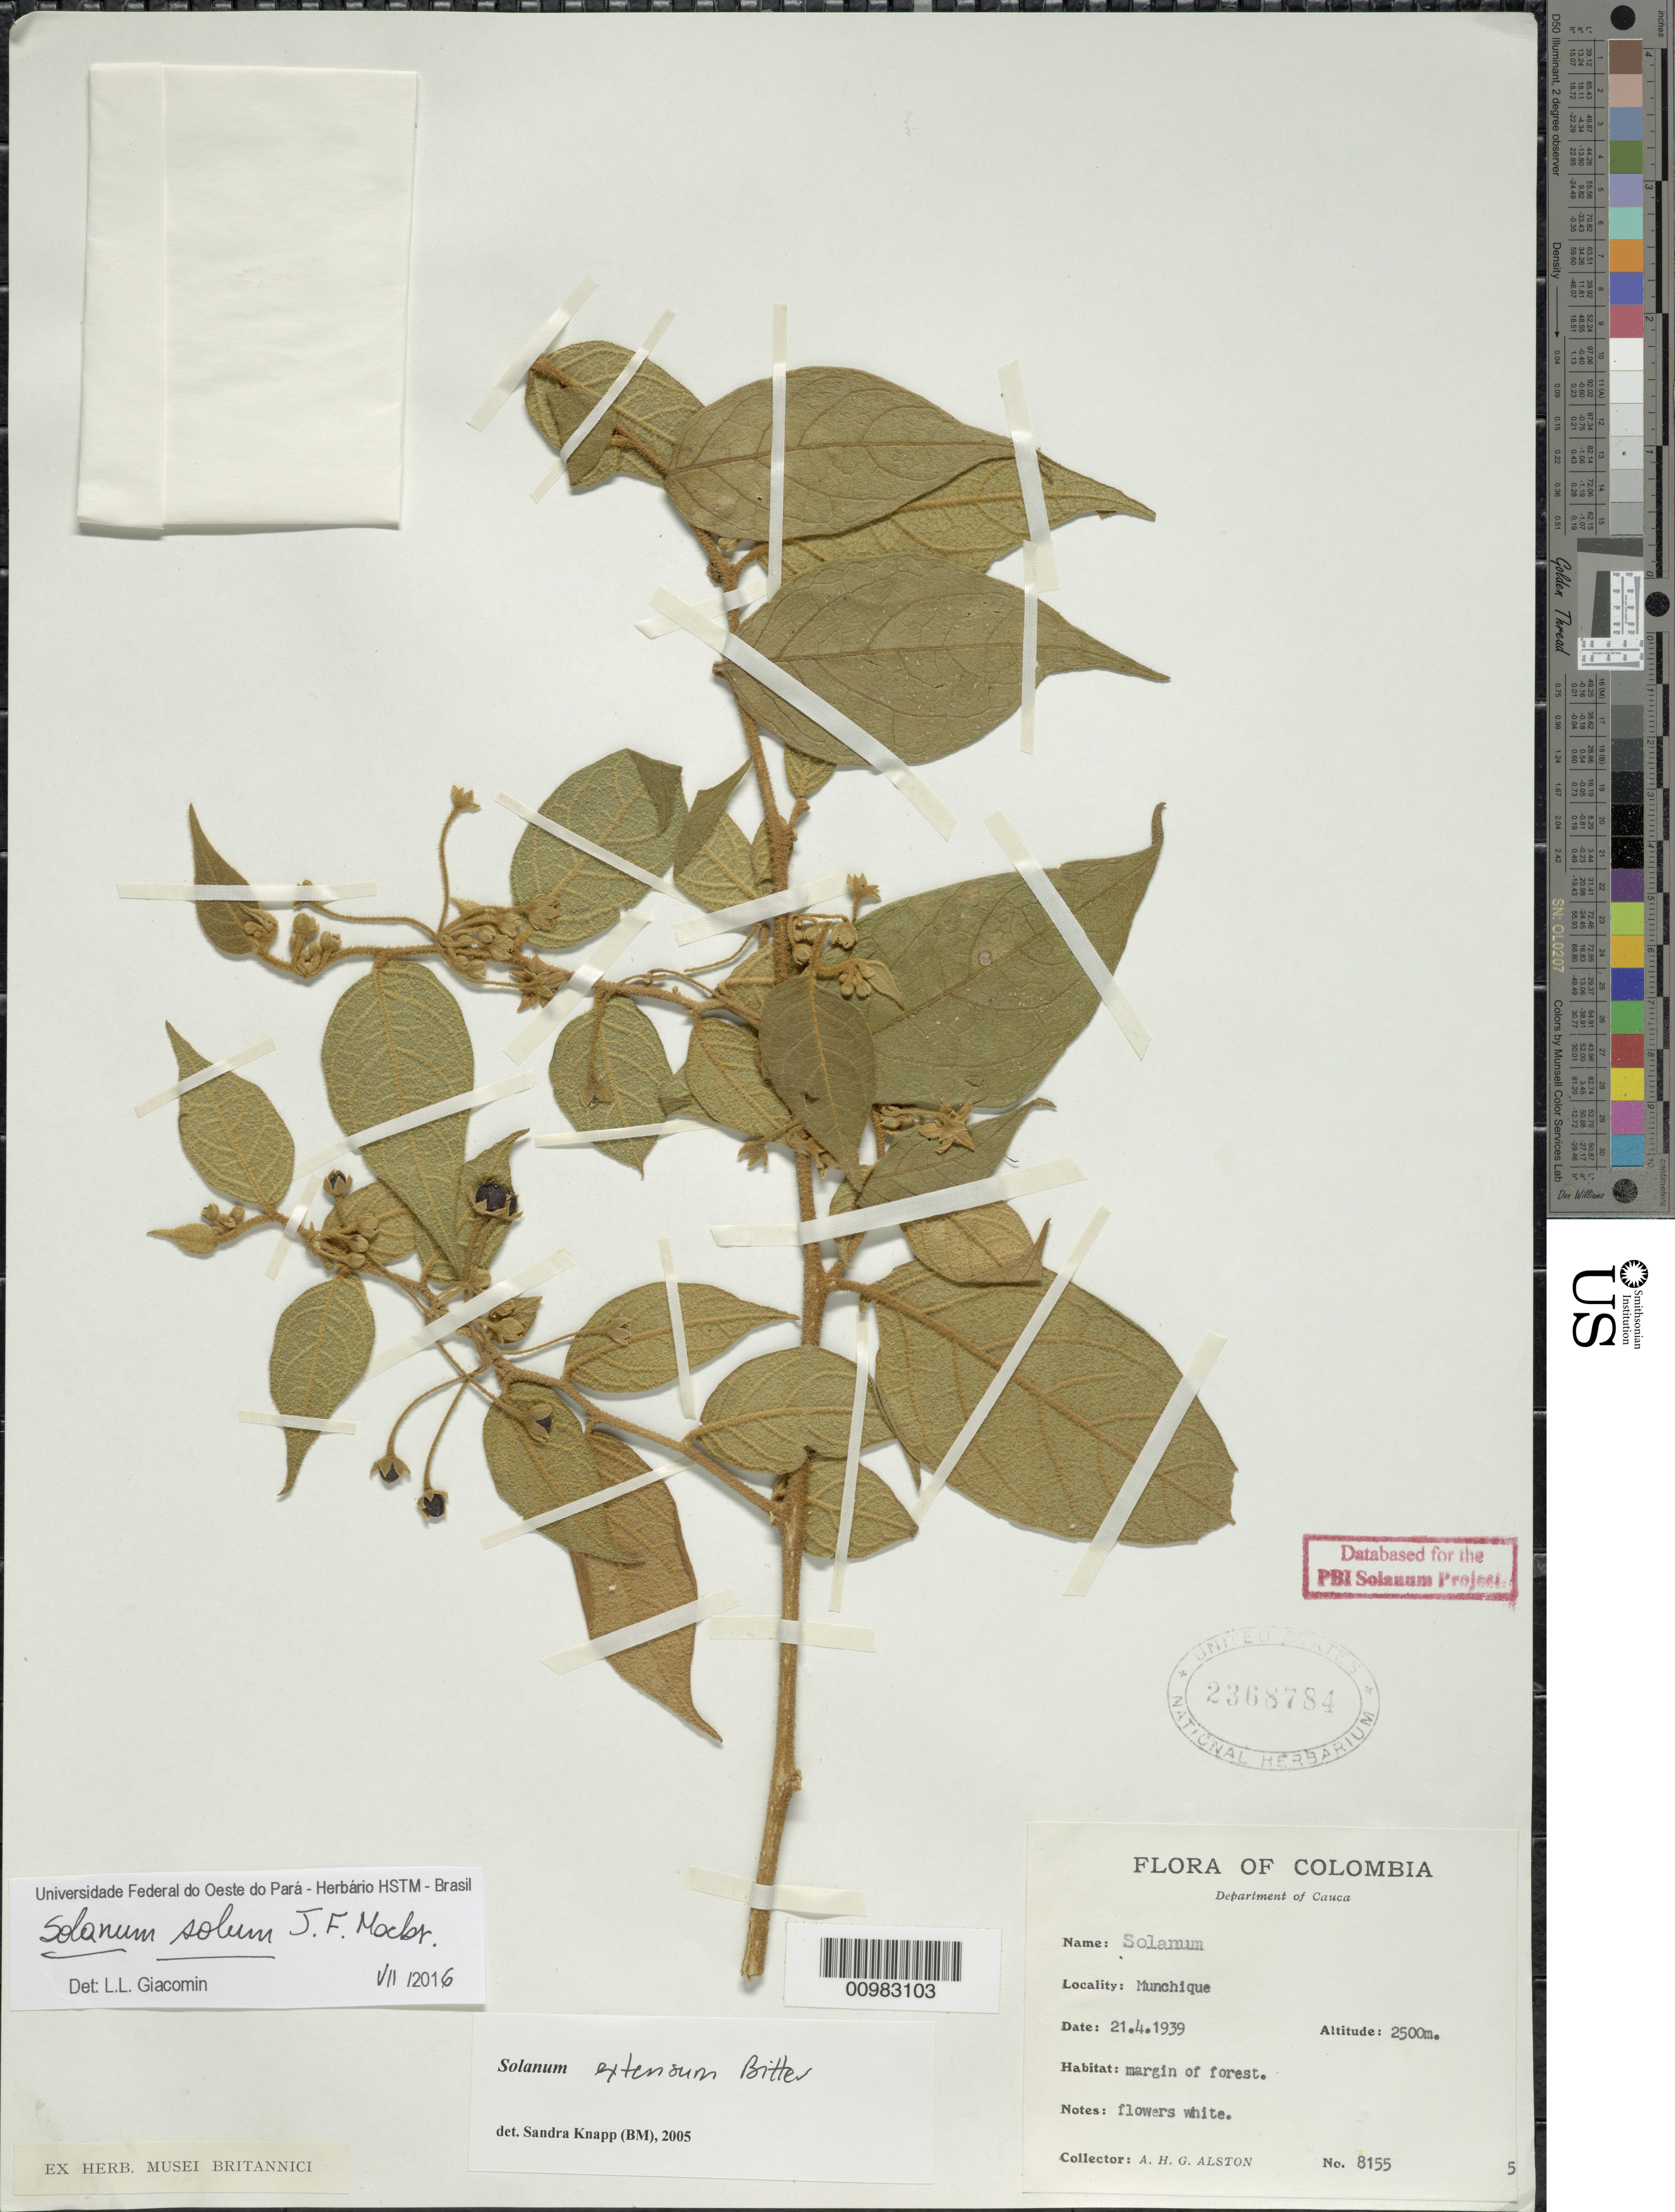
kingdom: Plantae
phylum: Tracheophyta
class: Magnoliopsida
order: Solanales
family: Solanaceae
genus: Solanum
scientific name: Solanum solum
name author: J.F. Macbr.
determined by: Giacomin, L. L.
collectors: A. H. Alston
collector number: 8155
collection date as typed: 21 Apr 1939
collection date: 1939-04-21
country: Colombia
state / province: Cauca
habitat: margin of forest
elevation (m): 2500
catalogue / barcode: US 2368784